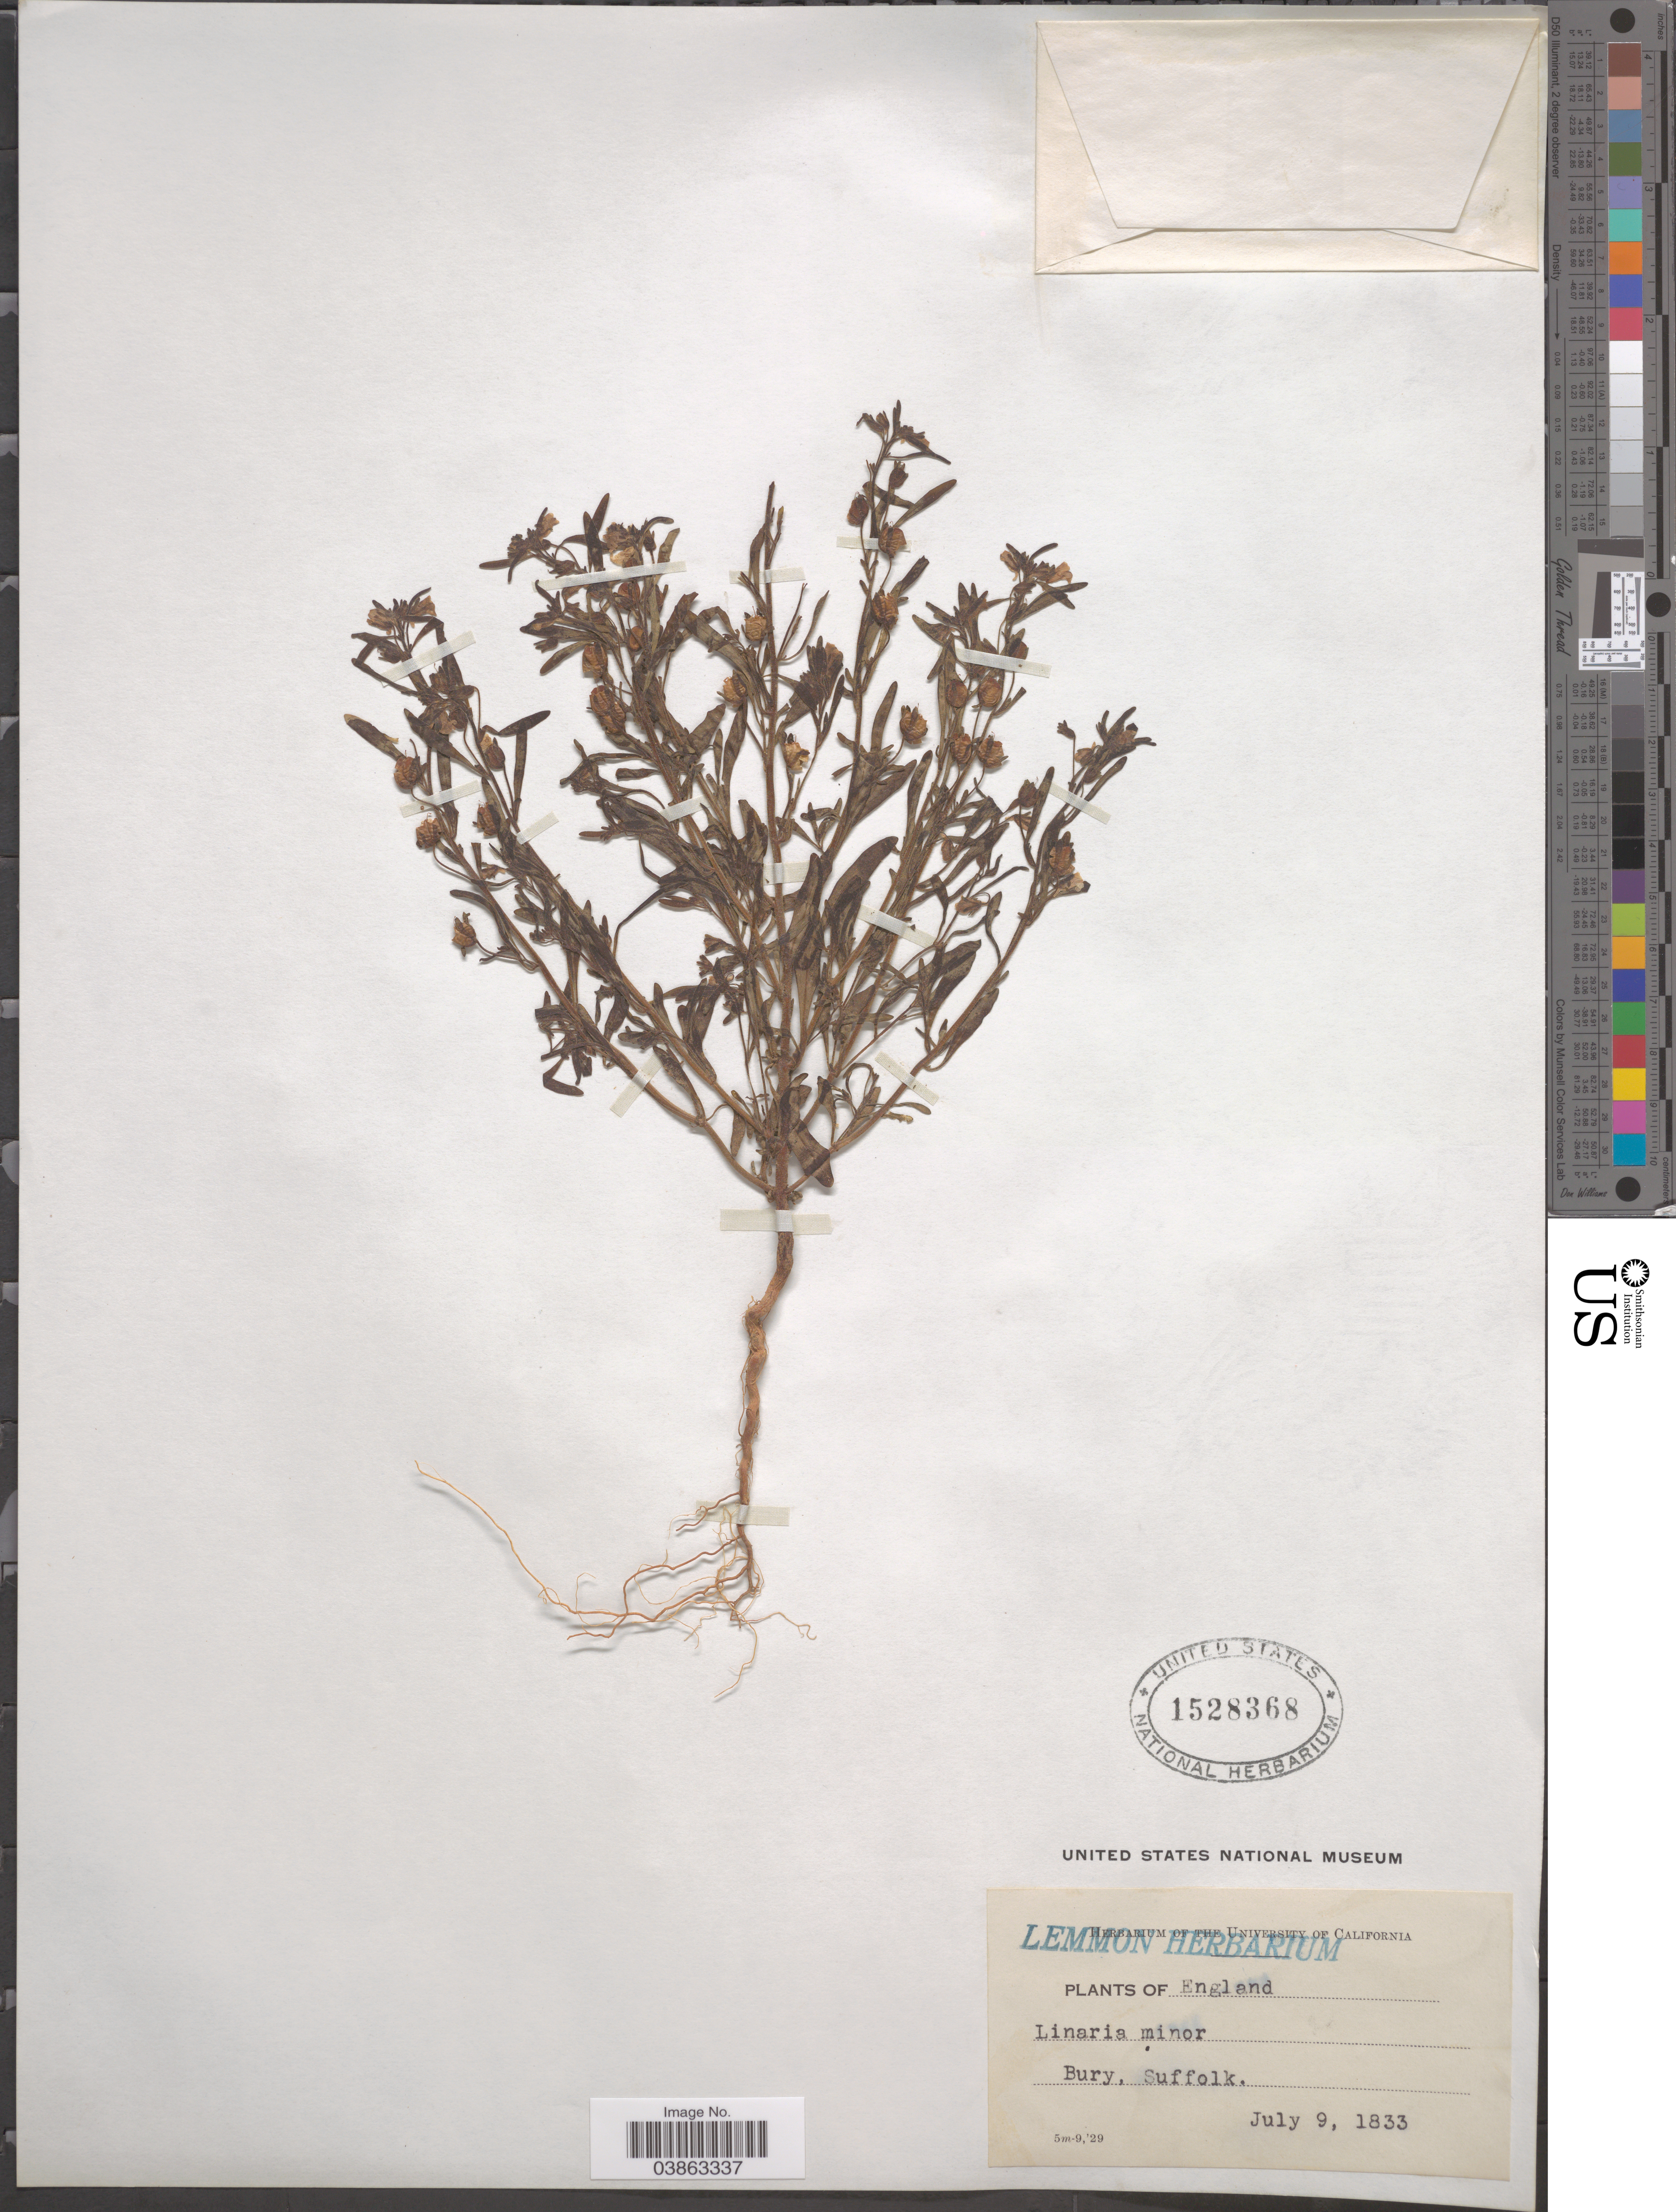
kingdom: Plantae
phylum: Tracheophyta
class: Magnoliopsida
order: Lamiales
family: Plantaginaceae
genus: Linaria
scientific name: Linaria minor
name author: (L.) Desf.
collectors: ex herb. Lemmon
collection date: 1833-07-09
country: United Kingdom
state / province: England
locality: Bury, Suffolk.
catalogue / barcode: US 1528368